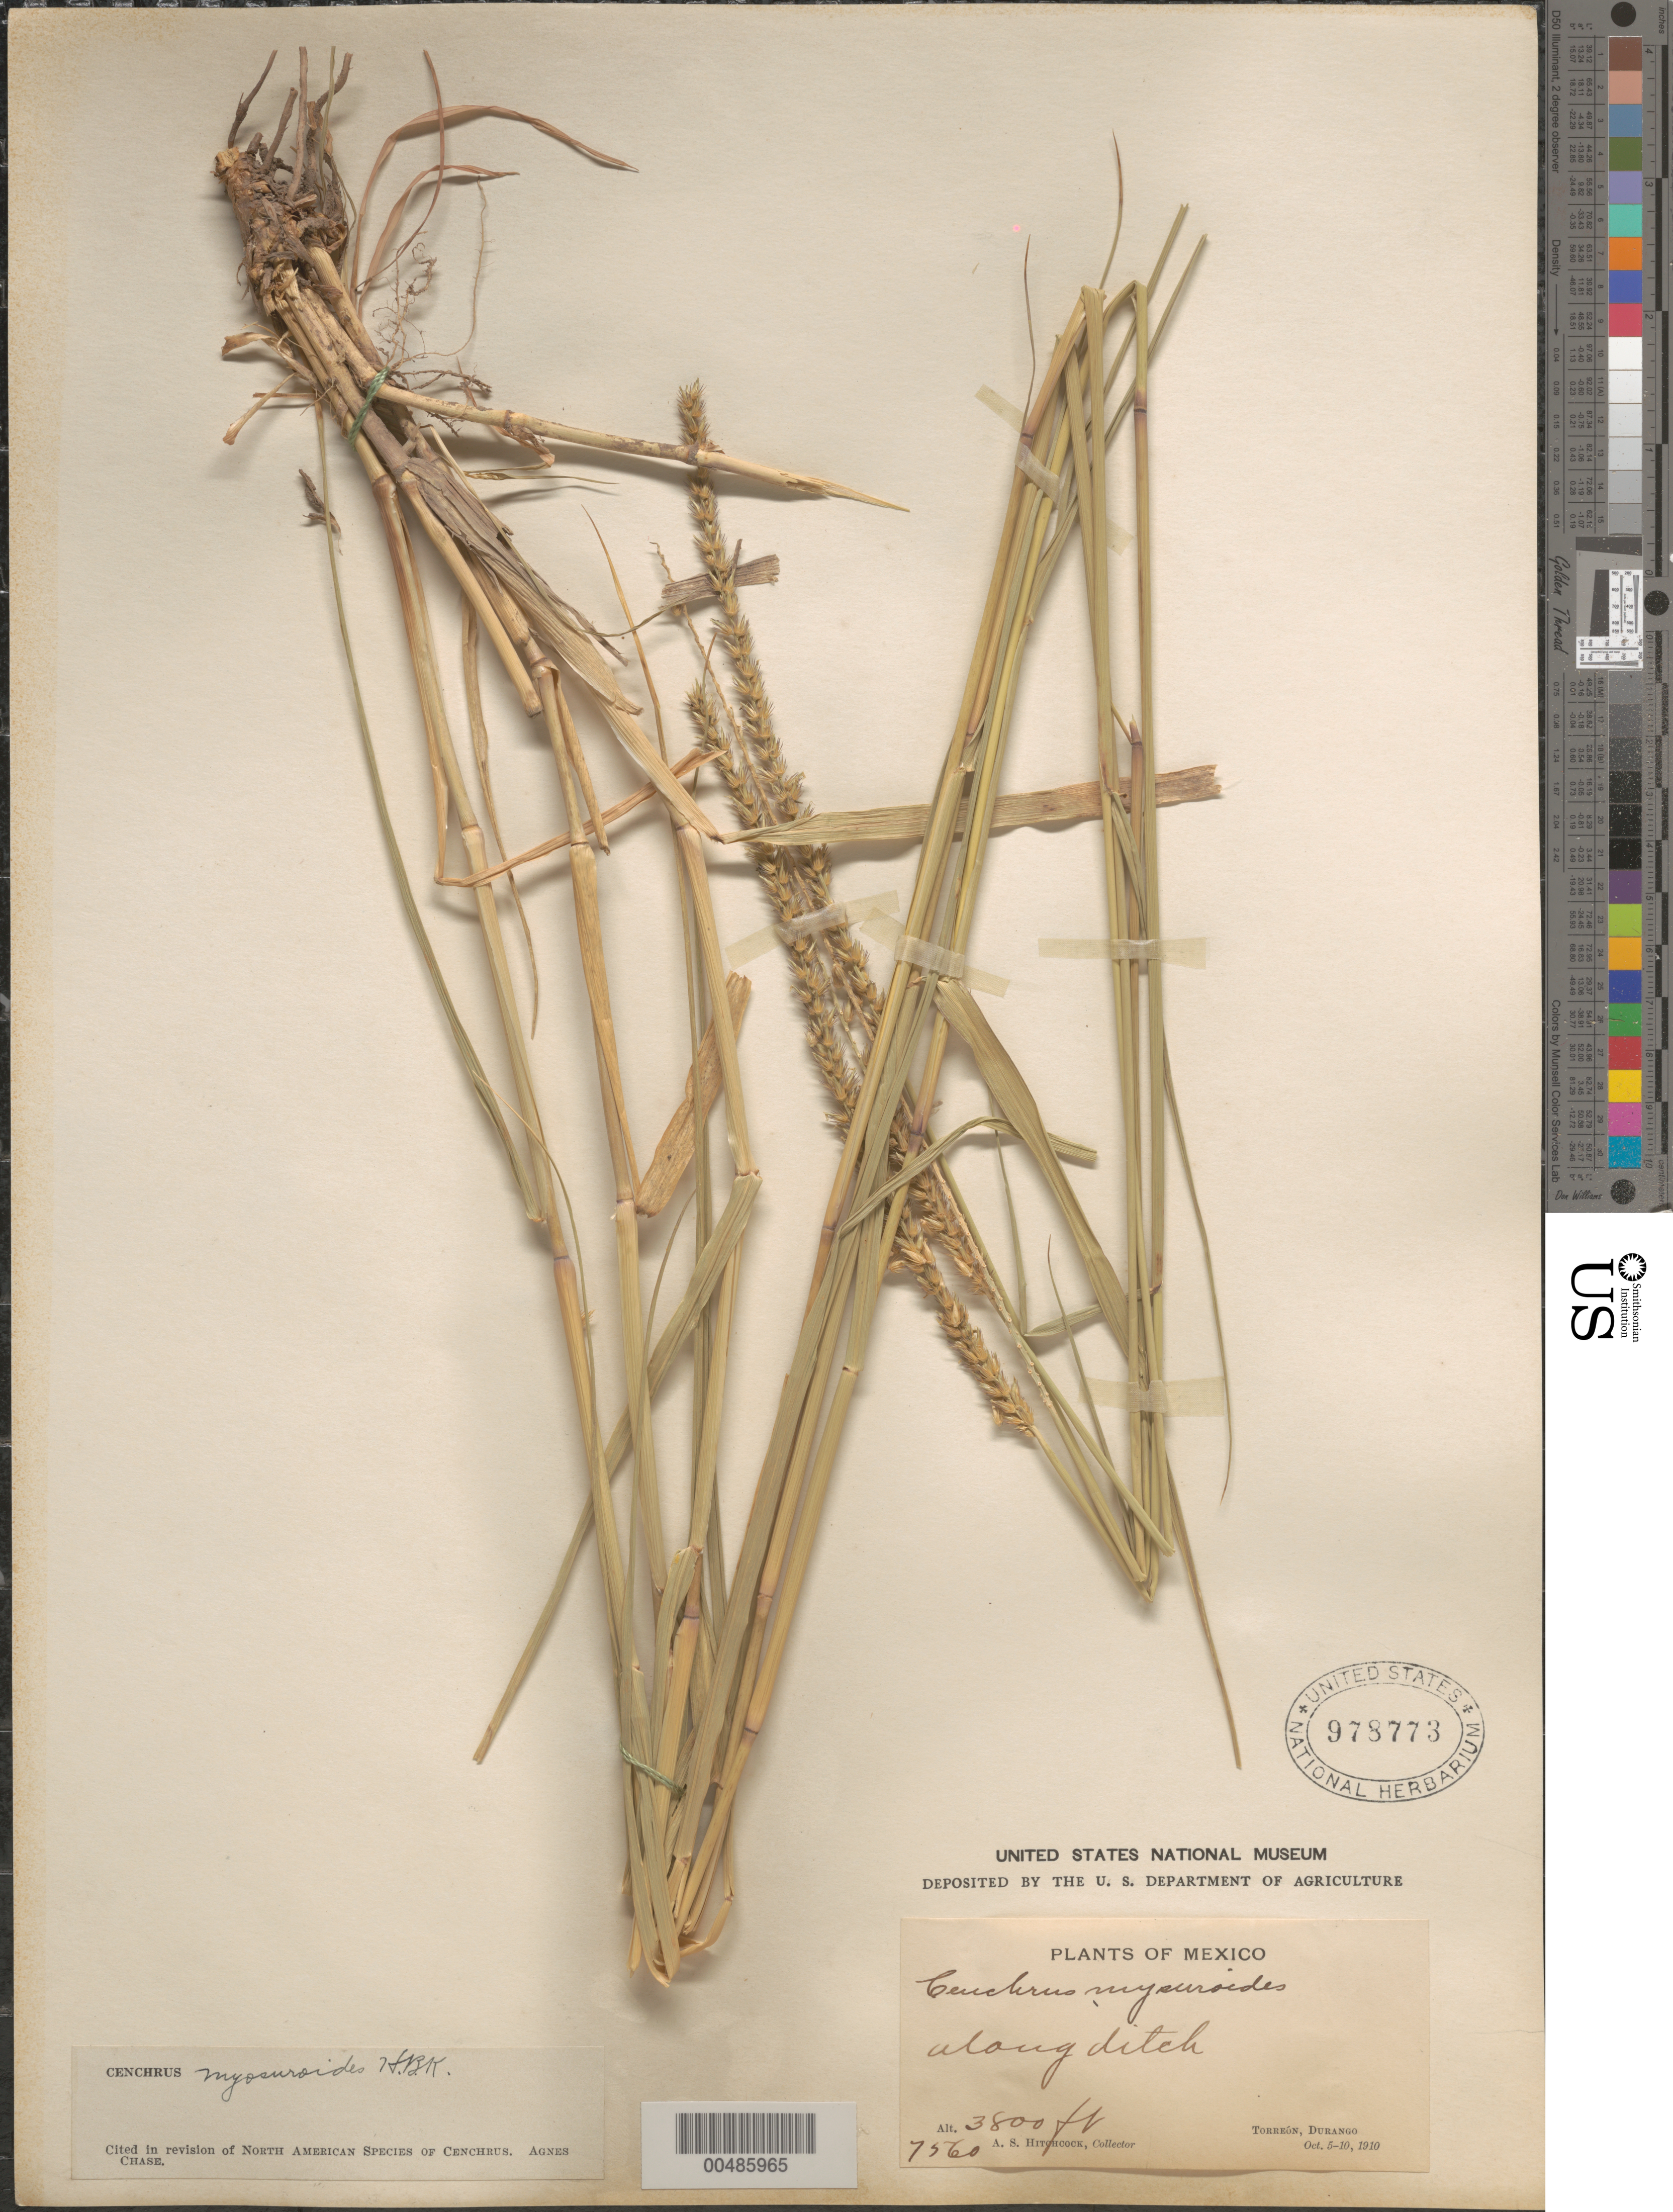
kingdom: Plantae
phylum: Tracheophyta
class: Liliopsida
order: Poales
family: Poaceae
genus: Cenchrus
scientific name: Cenchrus myosuroides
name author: Kunth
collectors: A. S. Hitchcock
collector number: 7560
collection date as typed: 5 Oct 1910 to 10 Oct 1910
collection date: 1910-10-05/1910-10-10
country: Mexico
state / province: Durango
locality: Torreón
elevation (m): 1158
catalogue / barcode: US 978773